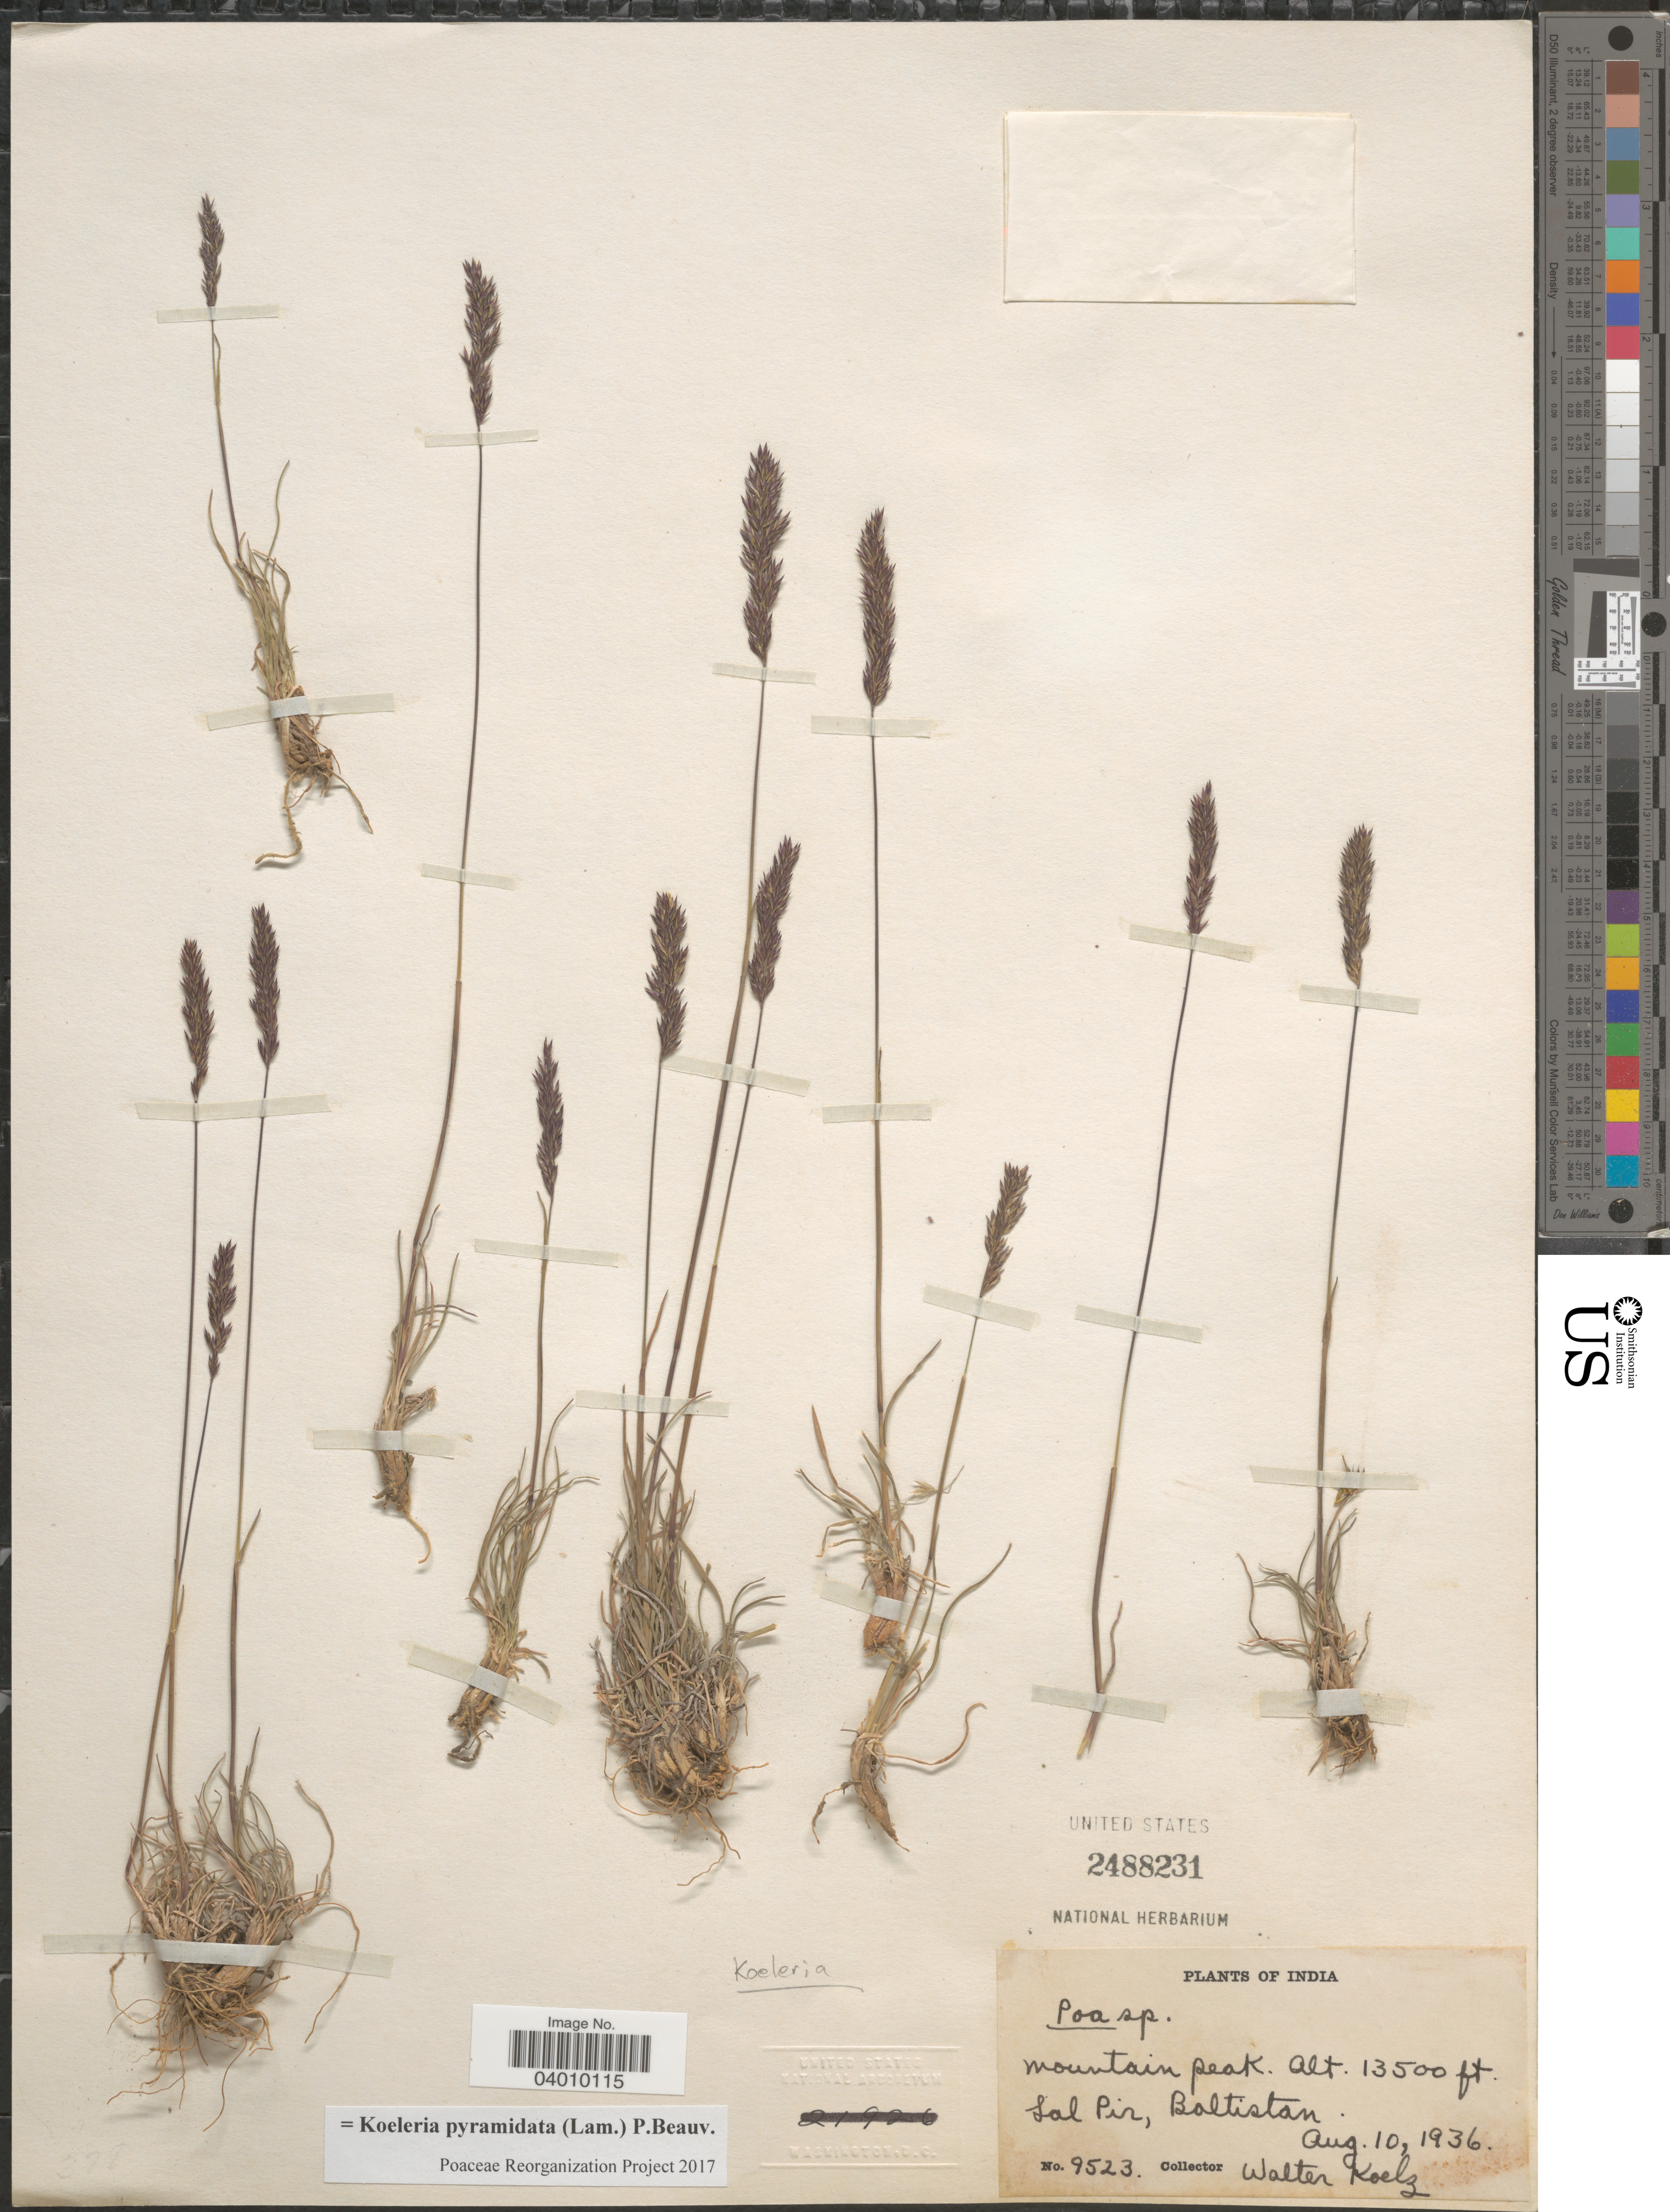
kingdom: Plantae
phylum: Tracheophyta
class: Liliopsida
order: Poales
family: Poaceae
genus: Koeleria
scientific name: Koeleria pyramidata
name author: (Lam.) P. Beauv.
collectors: W. N. Koelz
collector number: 9523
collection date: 1936-08-10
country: India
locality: Mountain peak. Sal Pir, Baltistan.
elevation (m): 4115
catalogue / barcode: US 2488231